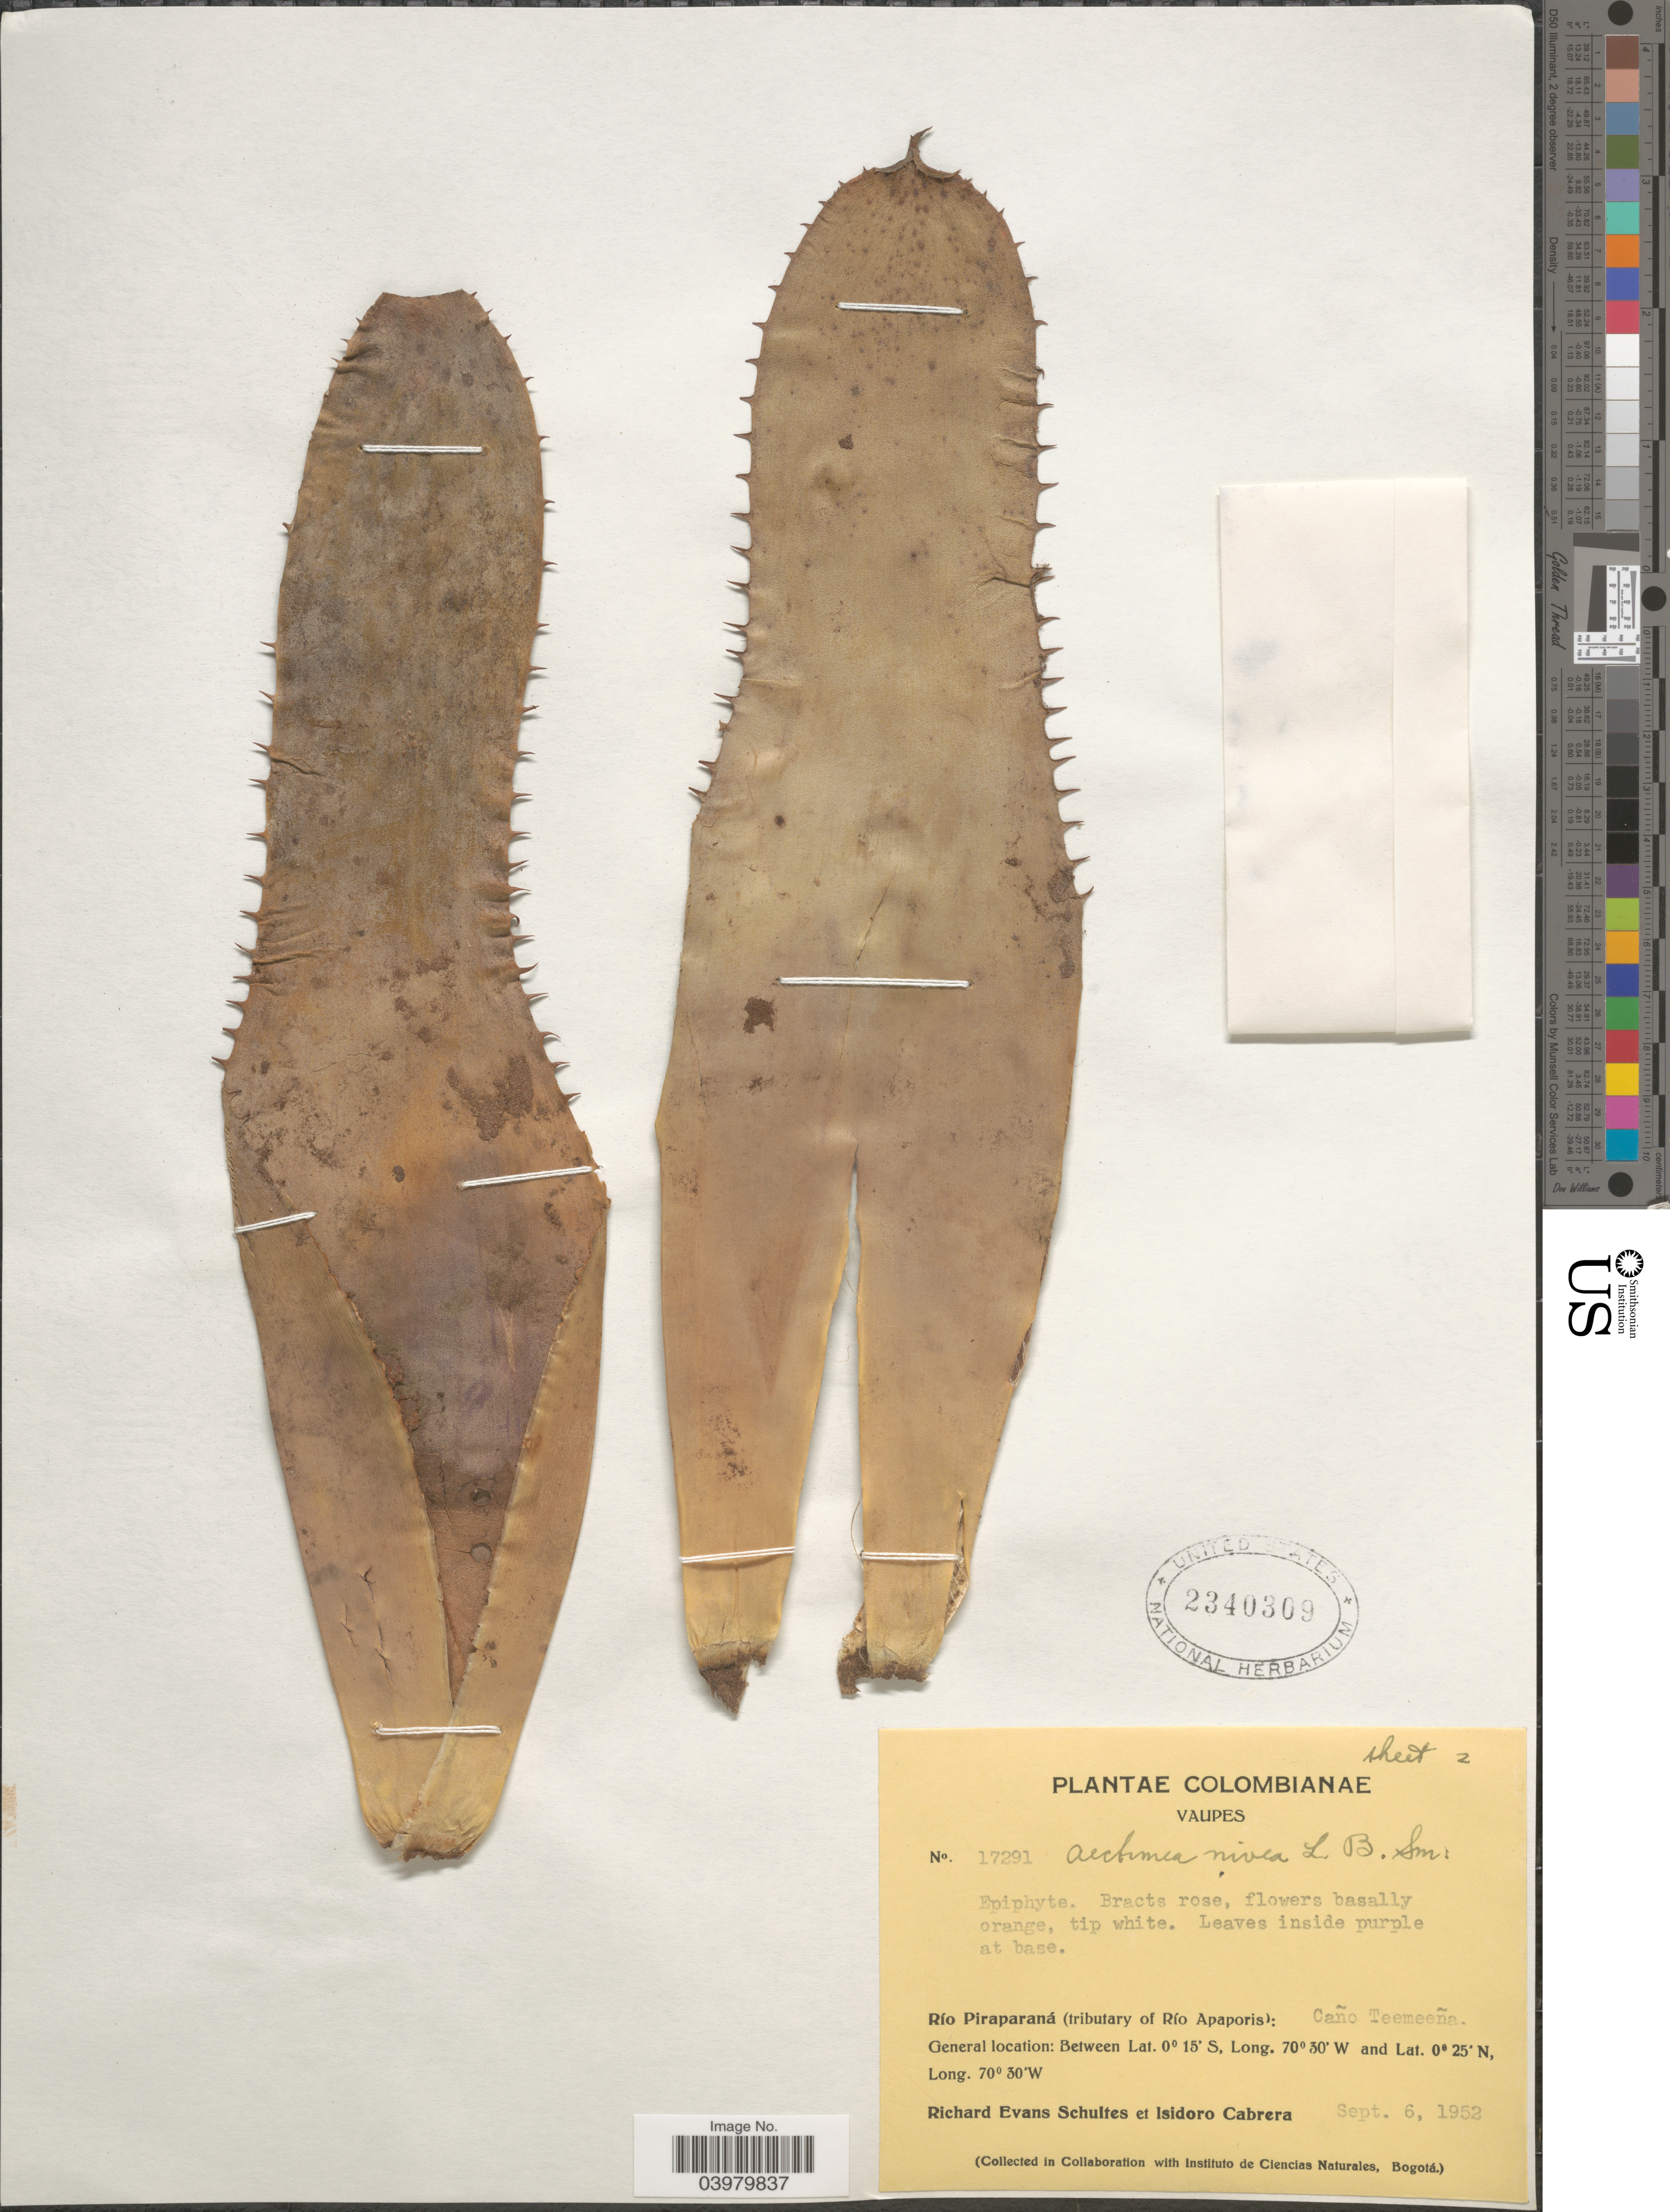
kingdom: Plantae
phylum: Tracheophyta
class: Liliopsida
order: Poales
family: Bromeliaceae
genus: Aechmea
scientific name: Aechmea nivea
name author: L.B. Sm.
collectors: R. E. Schultes & I. Cabrera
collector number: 17291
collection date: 1952-09-06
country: Colombia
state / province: Vaupés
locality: Río Piraparaná (tributary of Río Apaporis): Caño Teemeeña.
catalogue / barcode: US 2340309